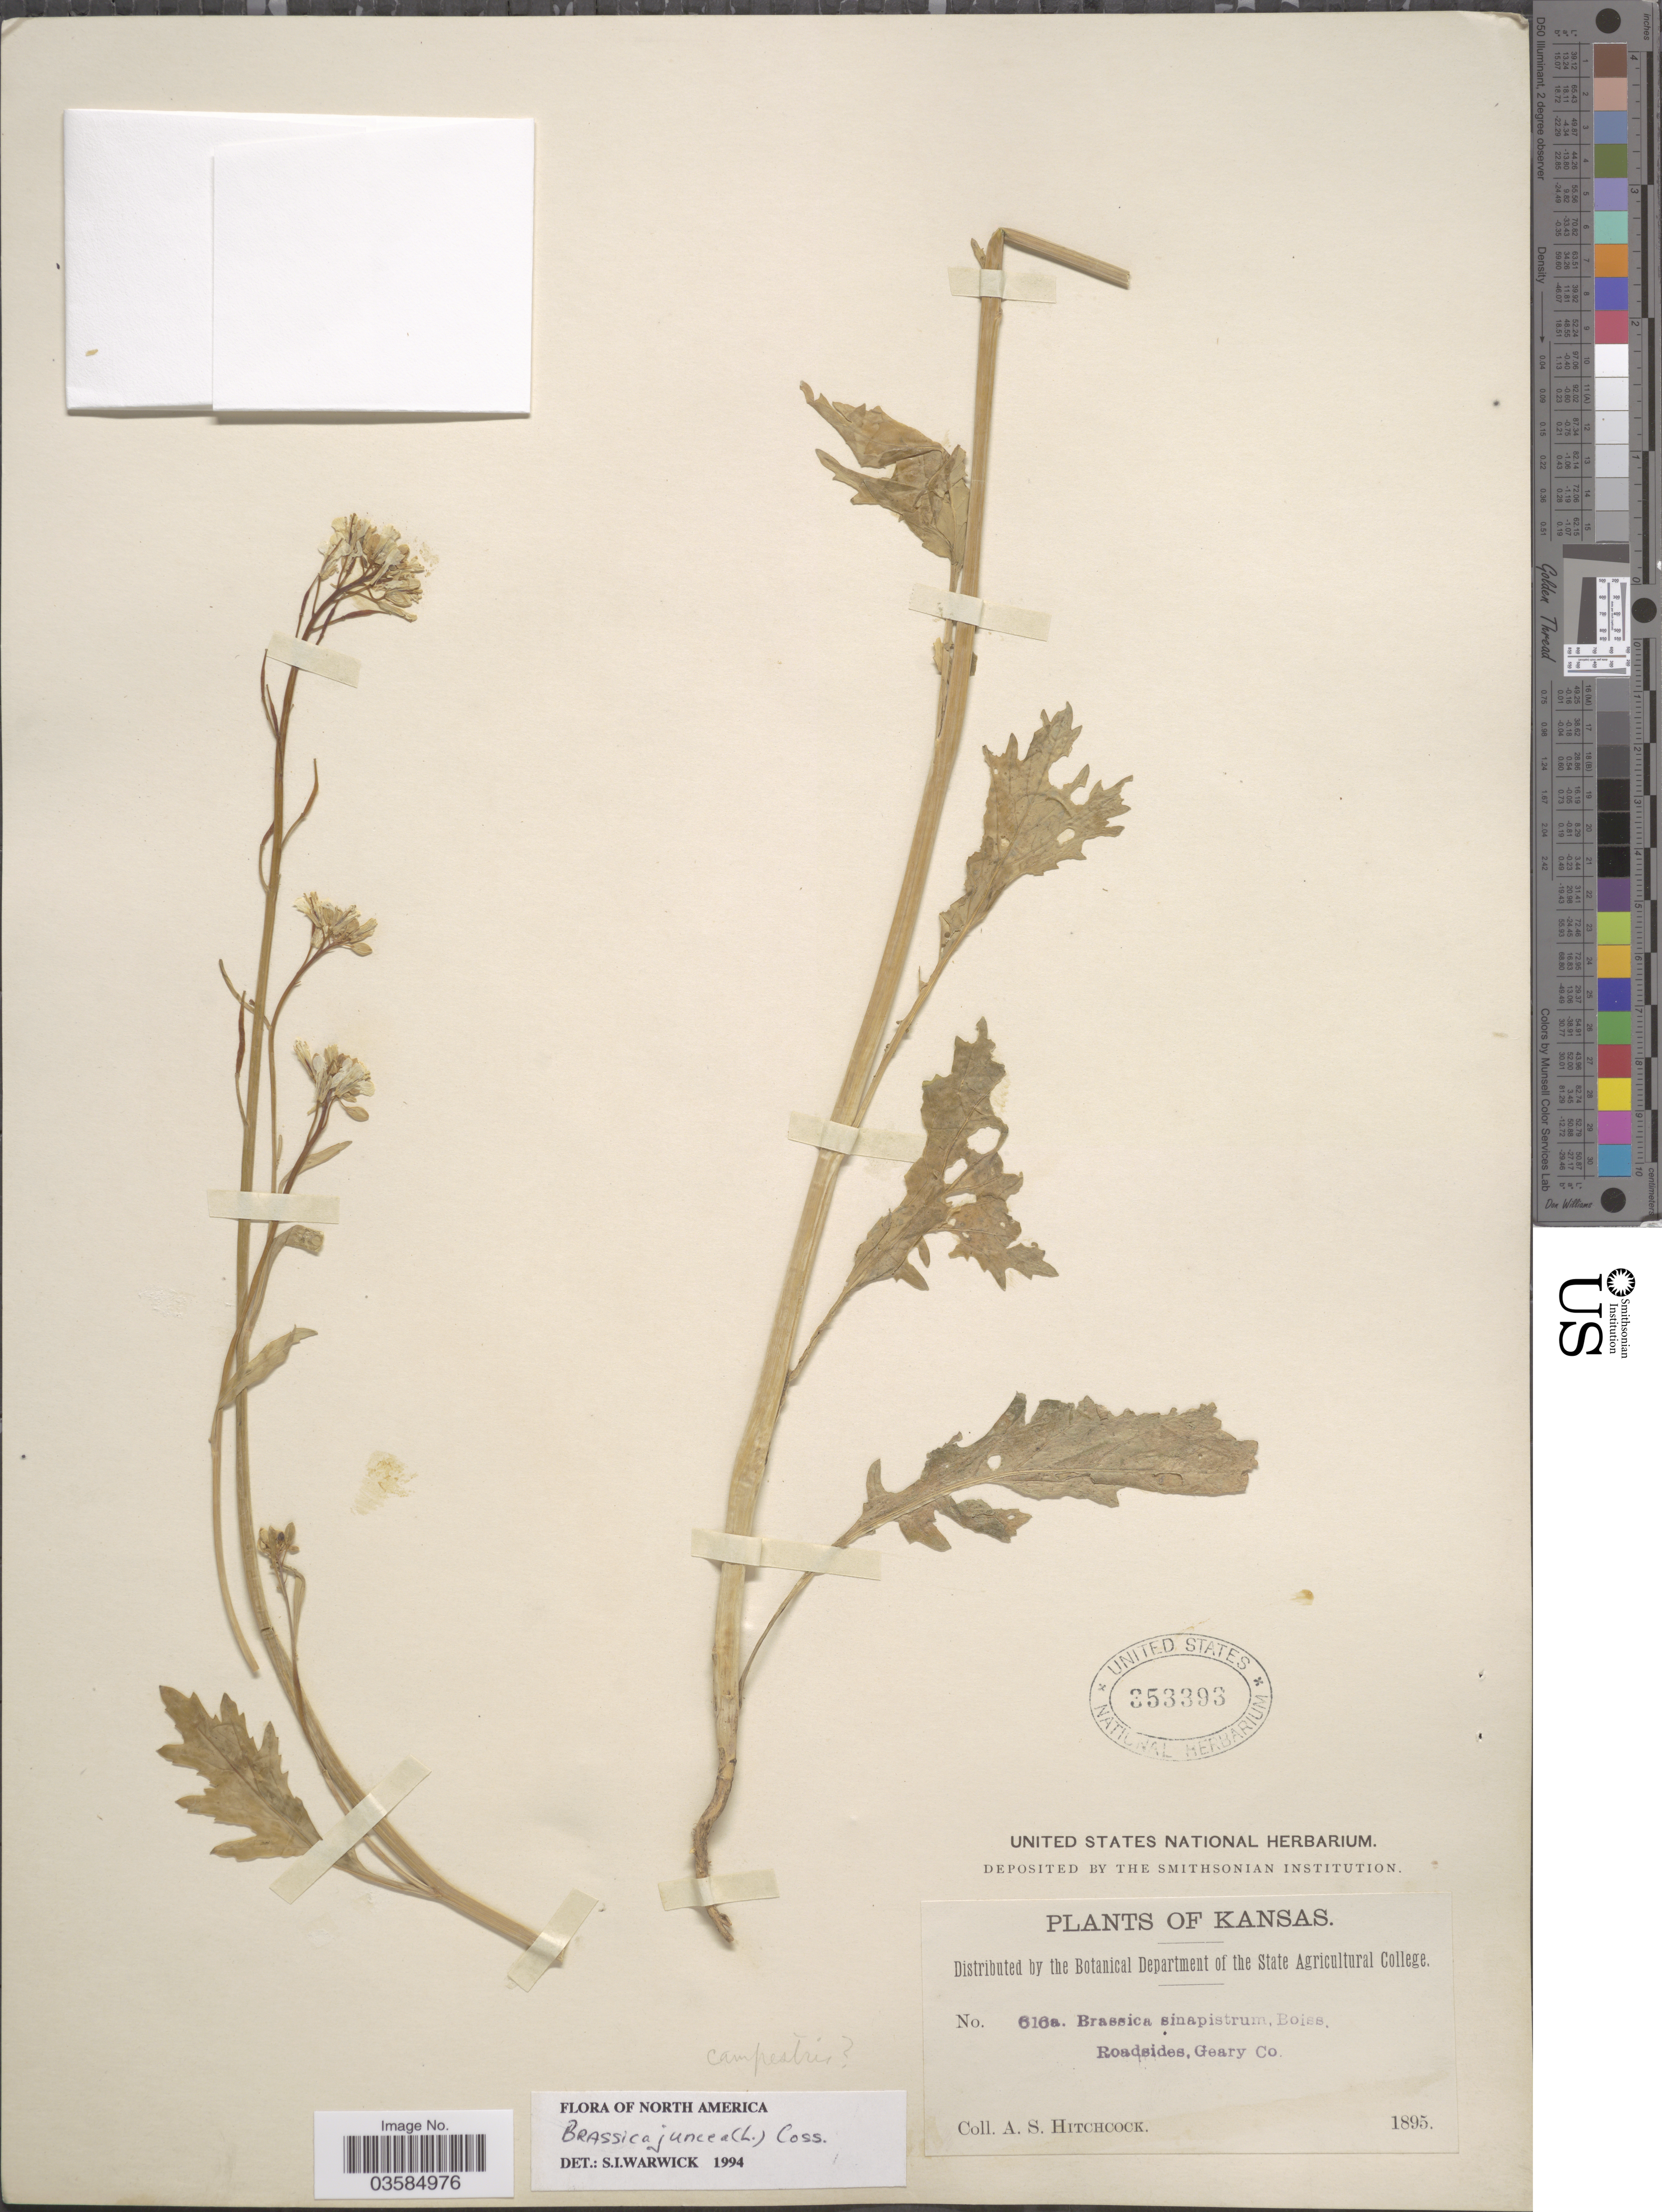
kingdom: Plantae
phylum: Tracheophyta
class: Magnoliopsida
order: Brassicales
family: Brassicaceae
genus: Brassica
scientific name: Brassica juncea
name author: (L.) Czern.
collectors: A. S. Hitchcock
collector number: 616a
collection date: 1895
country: United States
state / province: Kansas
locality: Roadsides, Geary Co.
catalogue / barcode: US 353393